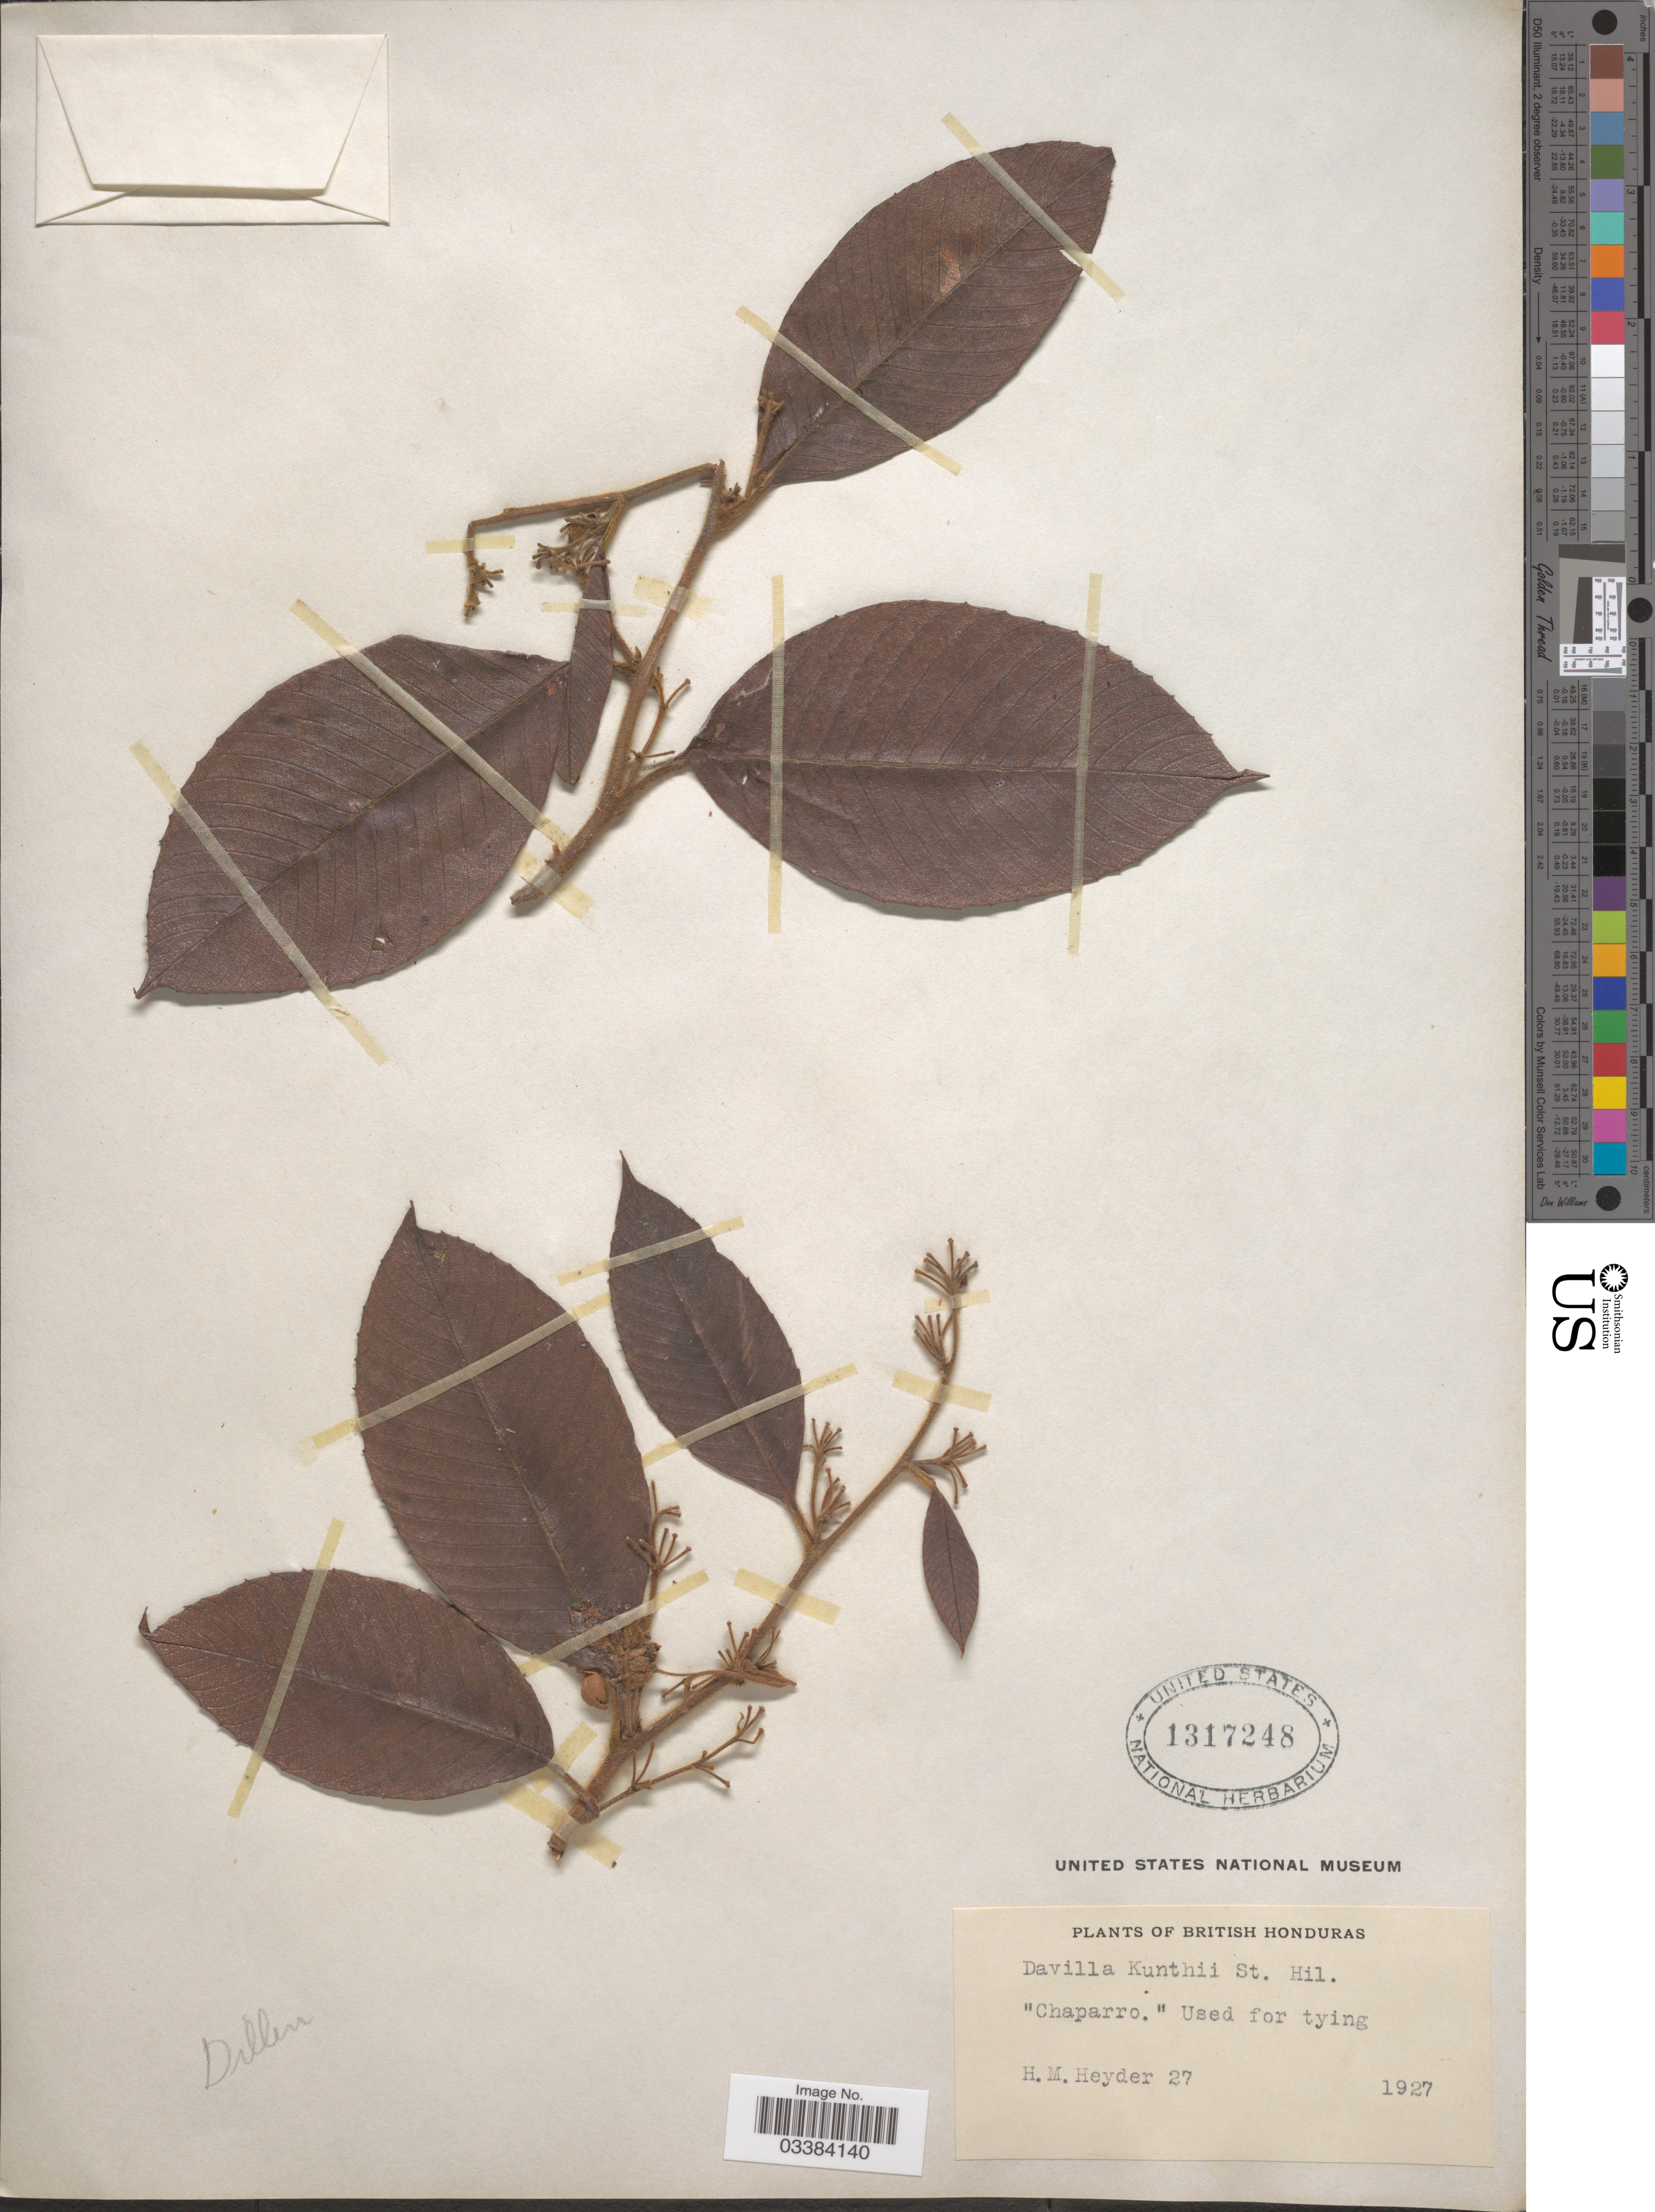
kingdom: Plantae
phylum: Tracheophyta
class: Magnoliopsida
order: Dilleniales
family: Dilleniaceae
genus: Davilla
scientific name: Davilla kunthii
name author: A. St.-Hil.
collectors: H. Heyder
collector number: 27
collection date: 1927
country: Belize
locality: British Honduras.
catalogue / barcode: US 1317248